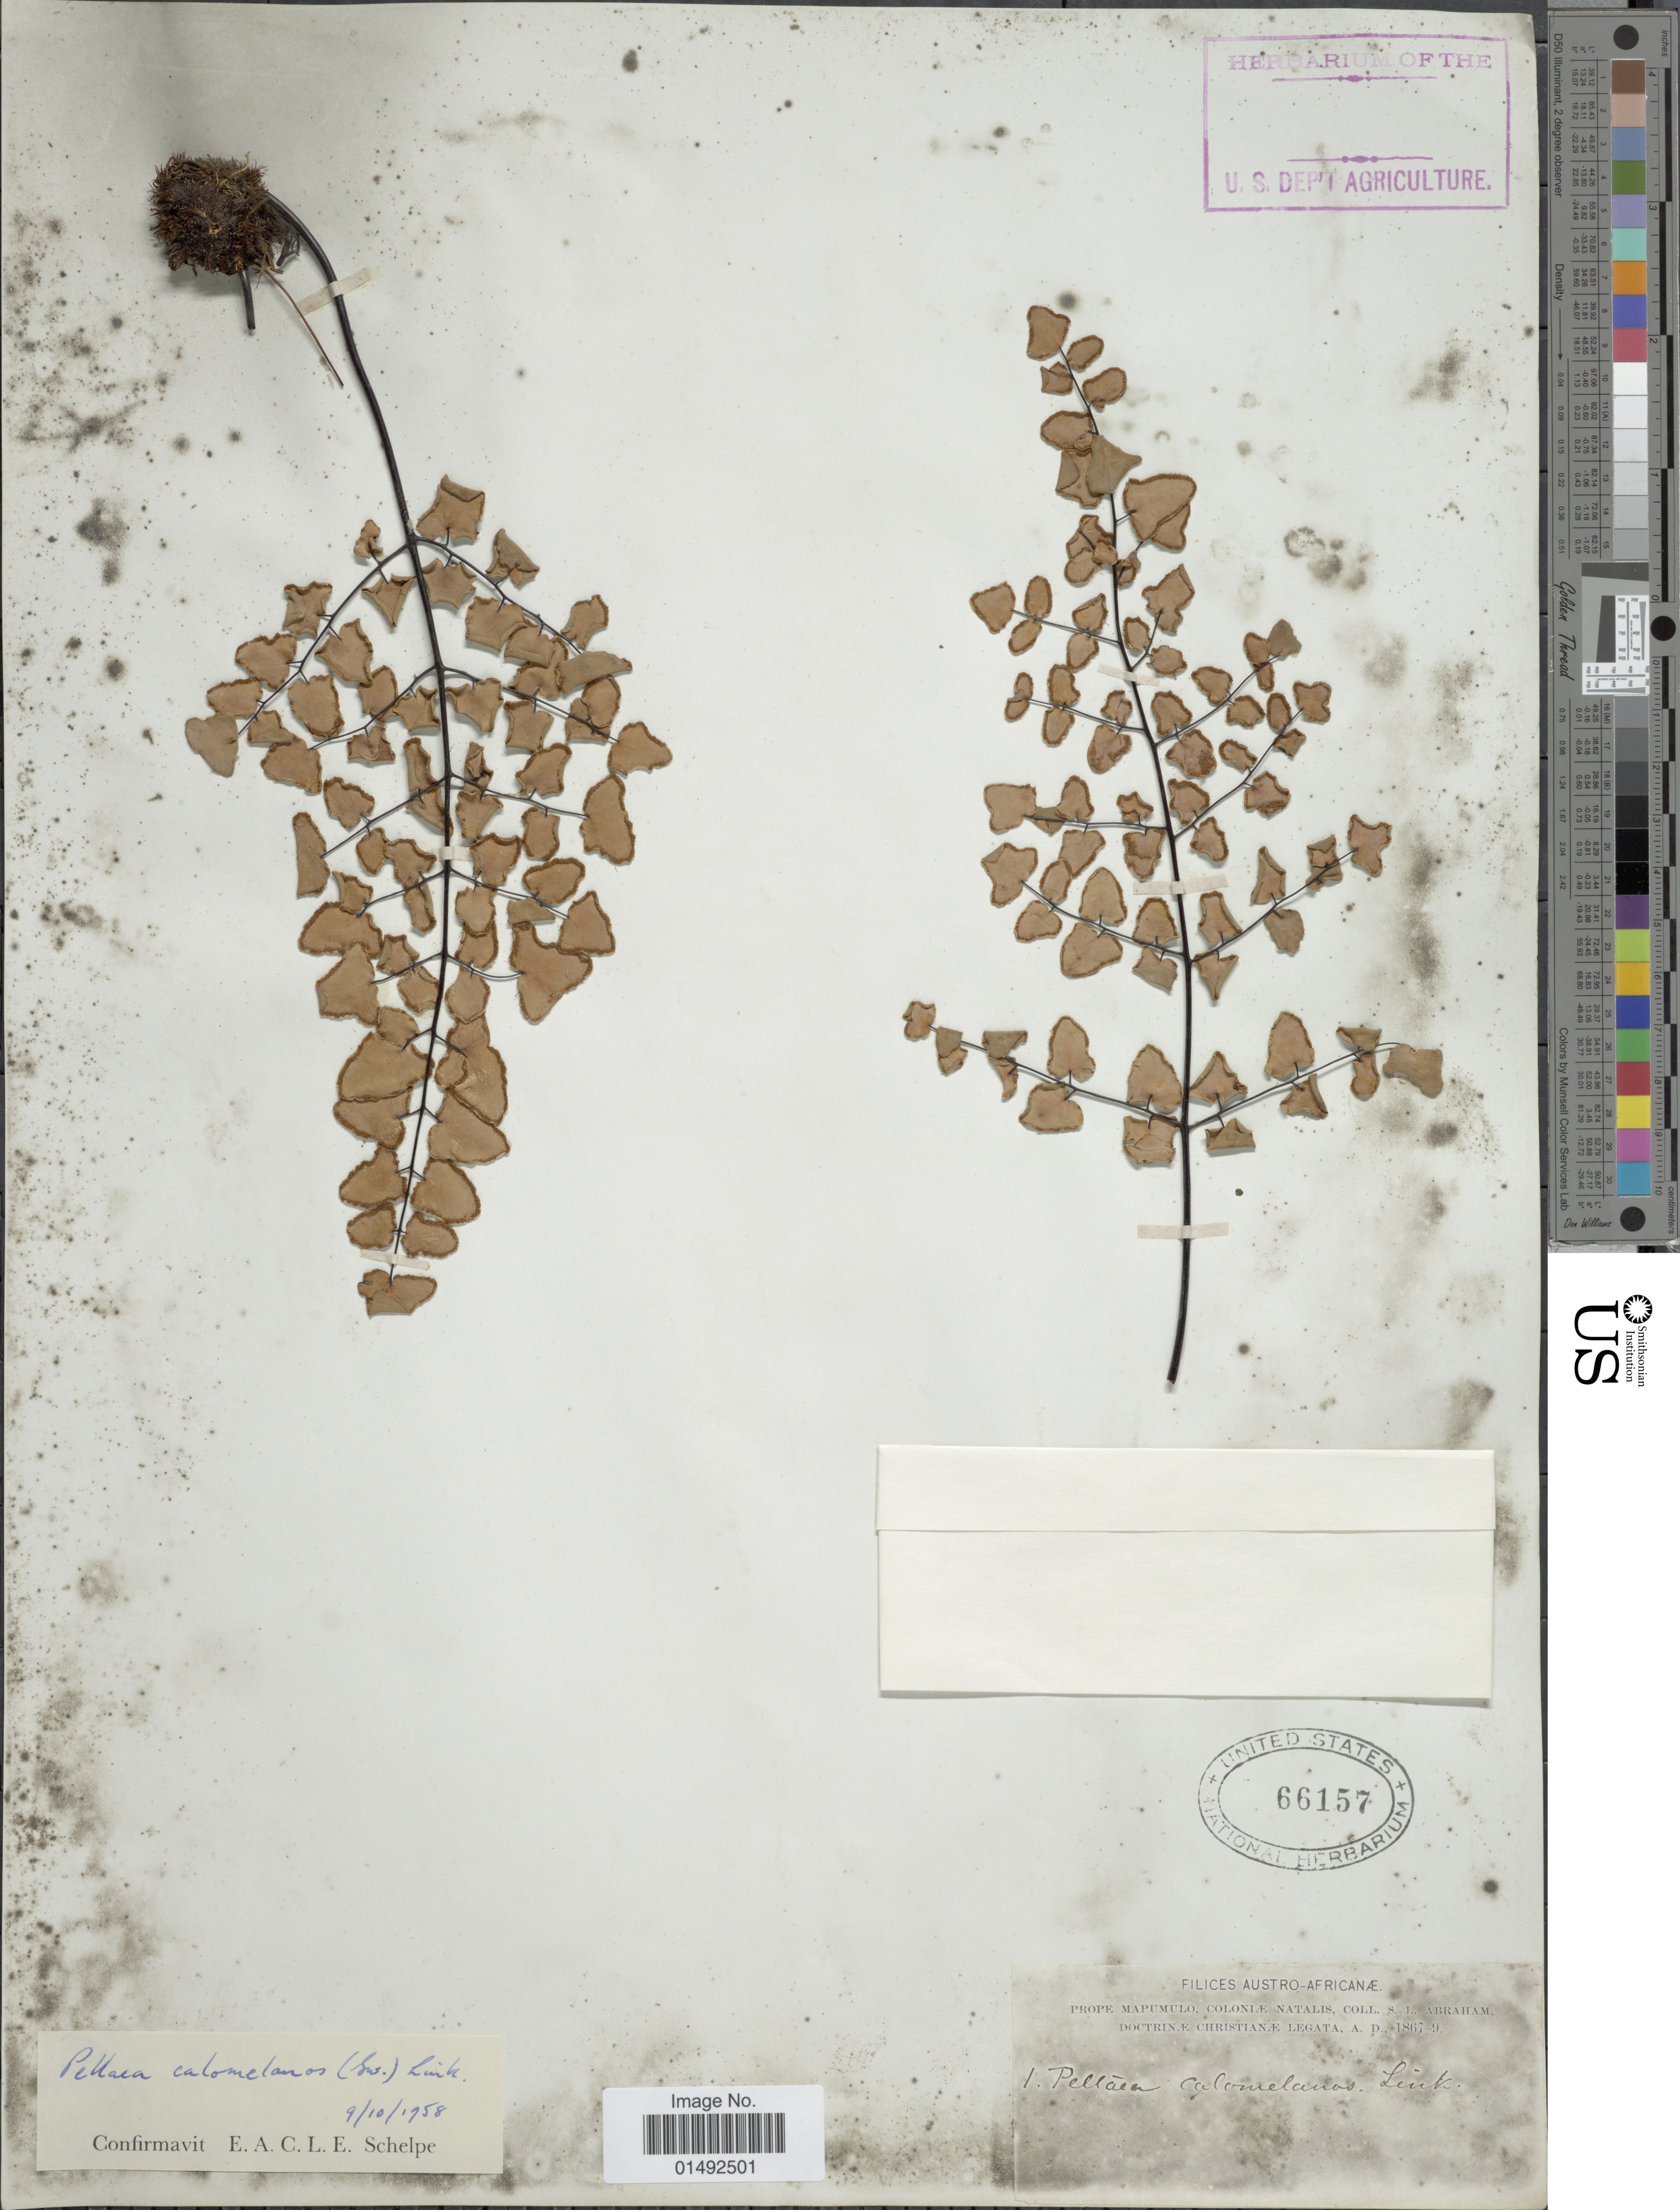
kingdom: Plantae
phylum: Tracheophyta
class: Polypodiopsida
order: Polypodiales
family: Pteridaceae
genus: Pellaea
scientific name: Pellaea calomelanos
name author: (Sw.) Link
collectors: S. Abraham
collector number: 1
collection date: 1867/1869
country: South Africa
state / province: KwaZulu-Natal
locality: Prope Mapumulo, Coloniæ Natalis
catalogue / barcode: US 66157